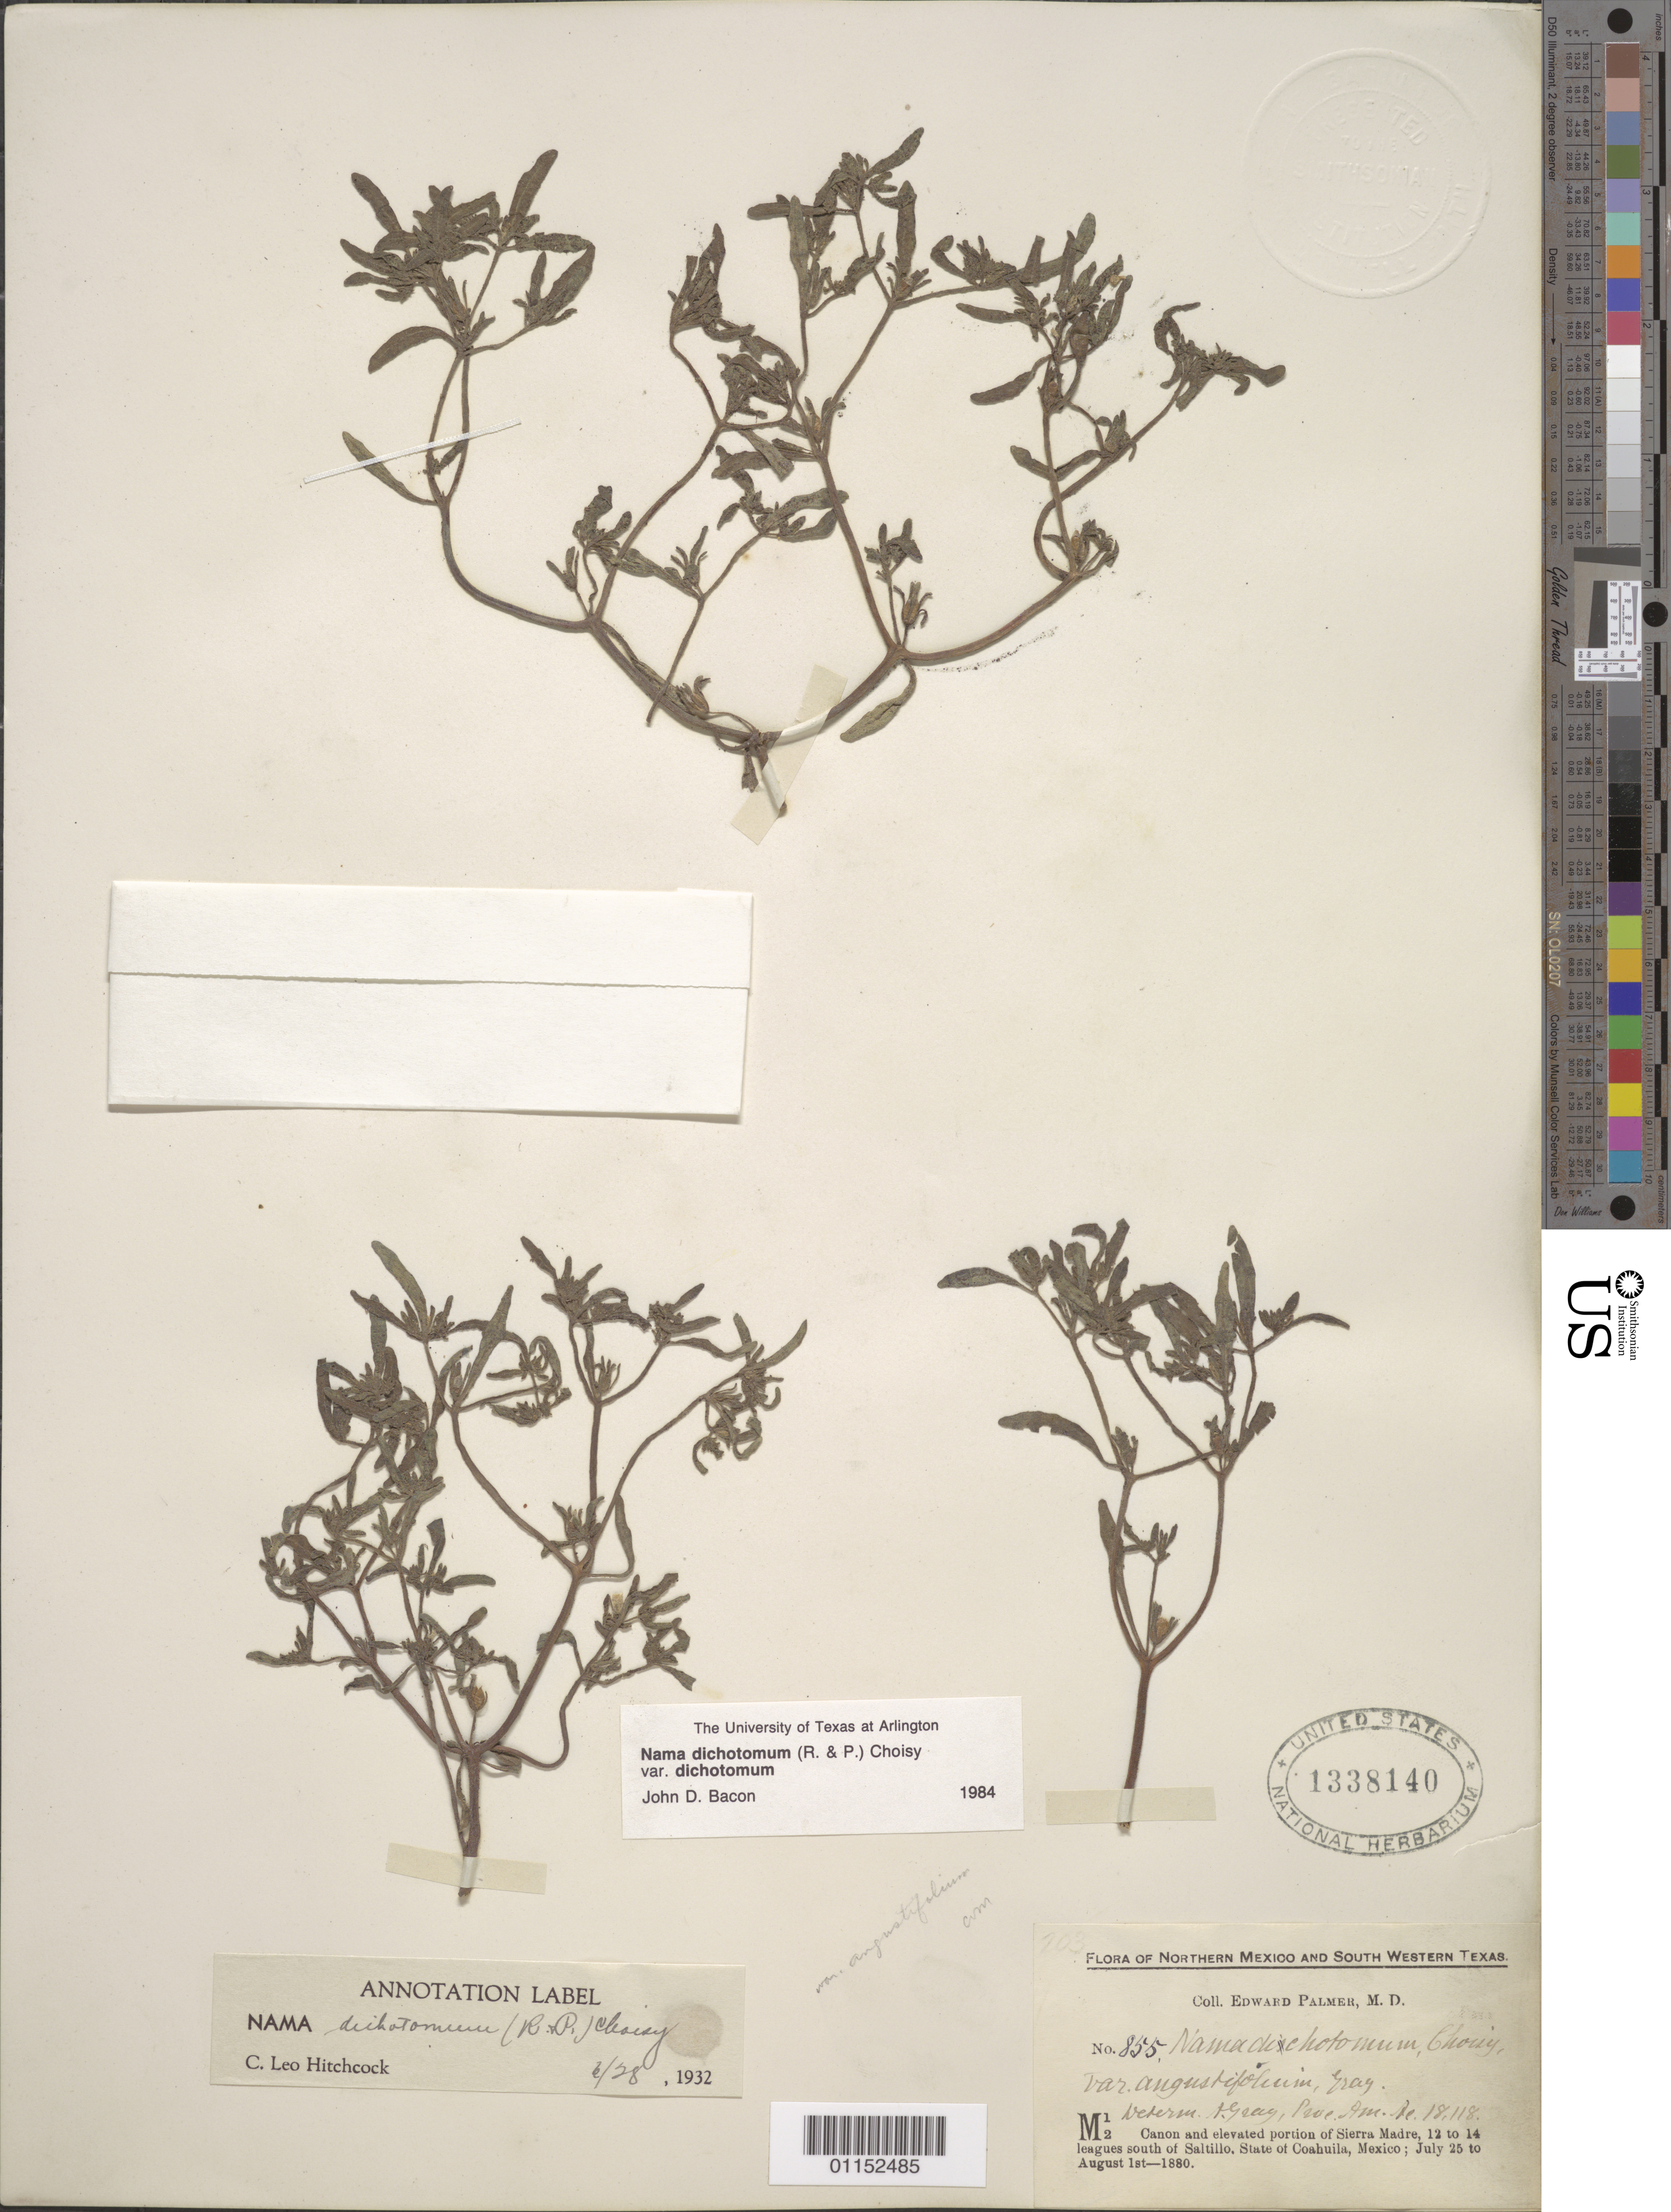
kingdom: Plantae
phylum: Tracheophyta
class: Magnoliopsida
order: Boraginales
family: Namaceae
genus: Nama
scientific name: Nama dichotoma var. dichotoma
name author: (Ruiz & Pav.) Choisy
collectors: E. Palmer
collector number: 855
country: Mexico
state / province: Coahuila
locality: Sierra Madre, S of Saltillo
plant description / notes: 12 to 14 leagues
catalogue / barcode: US 1338140